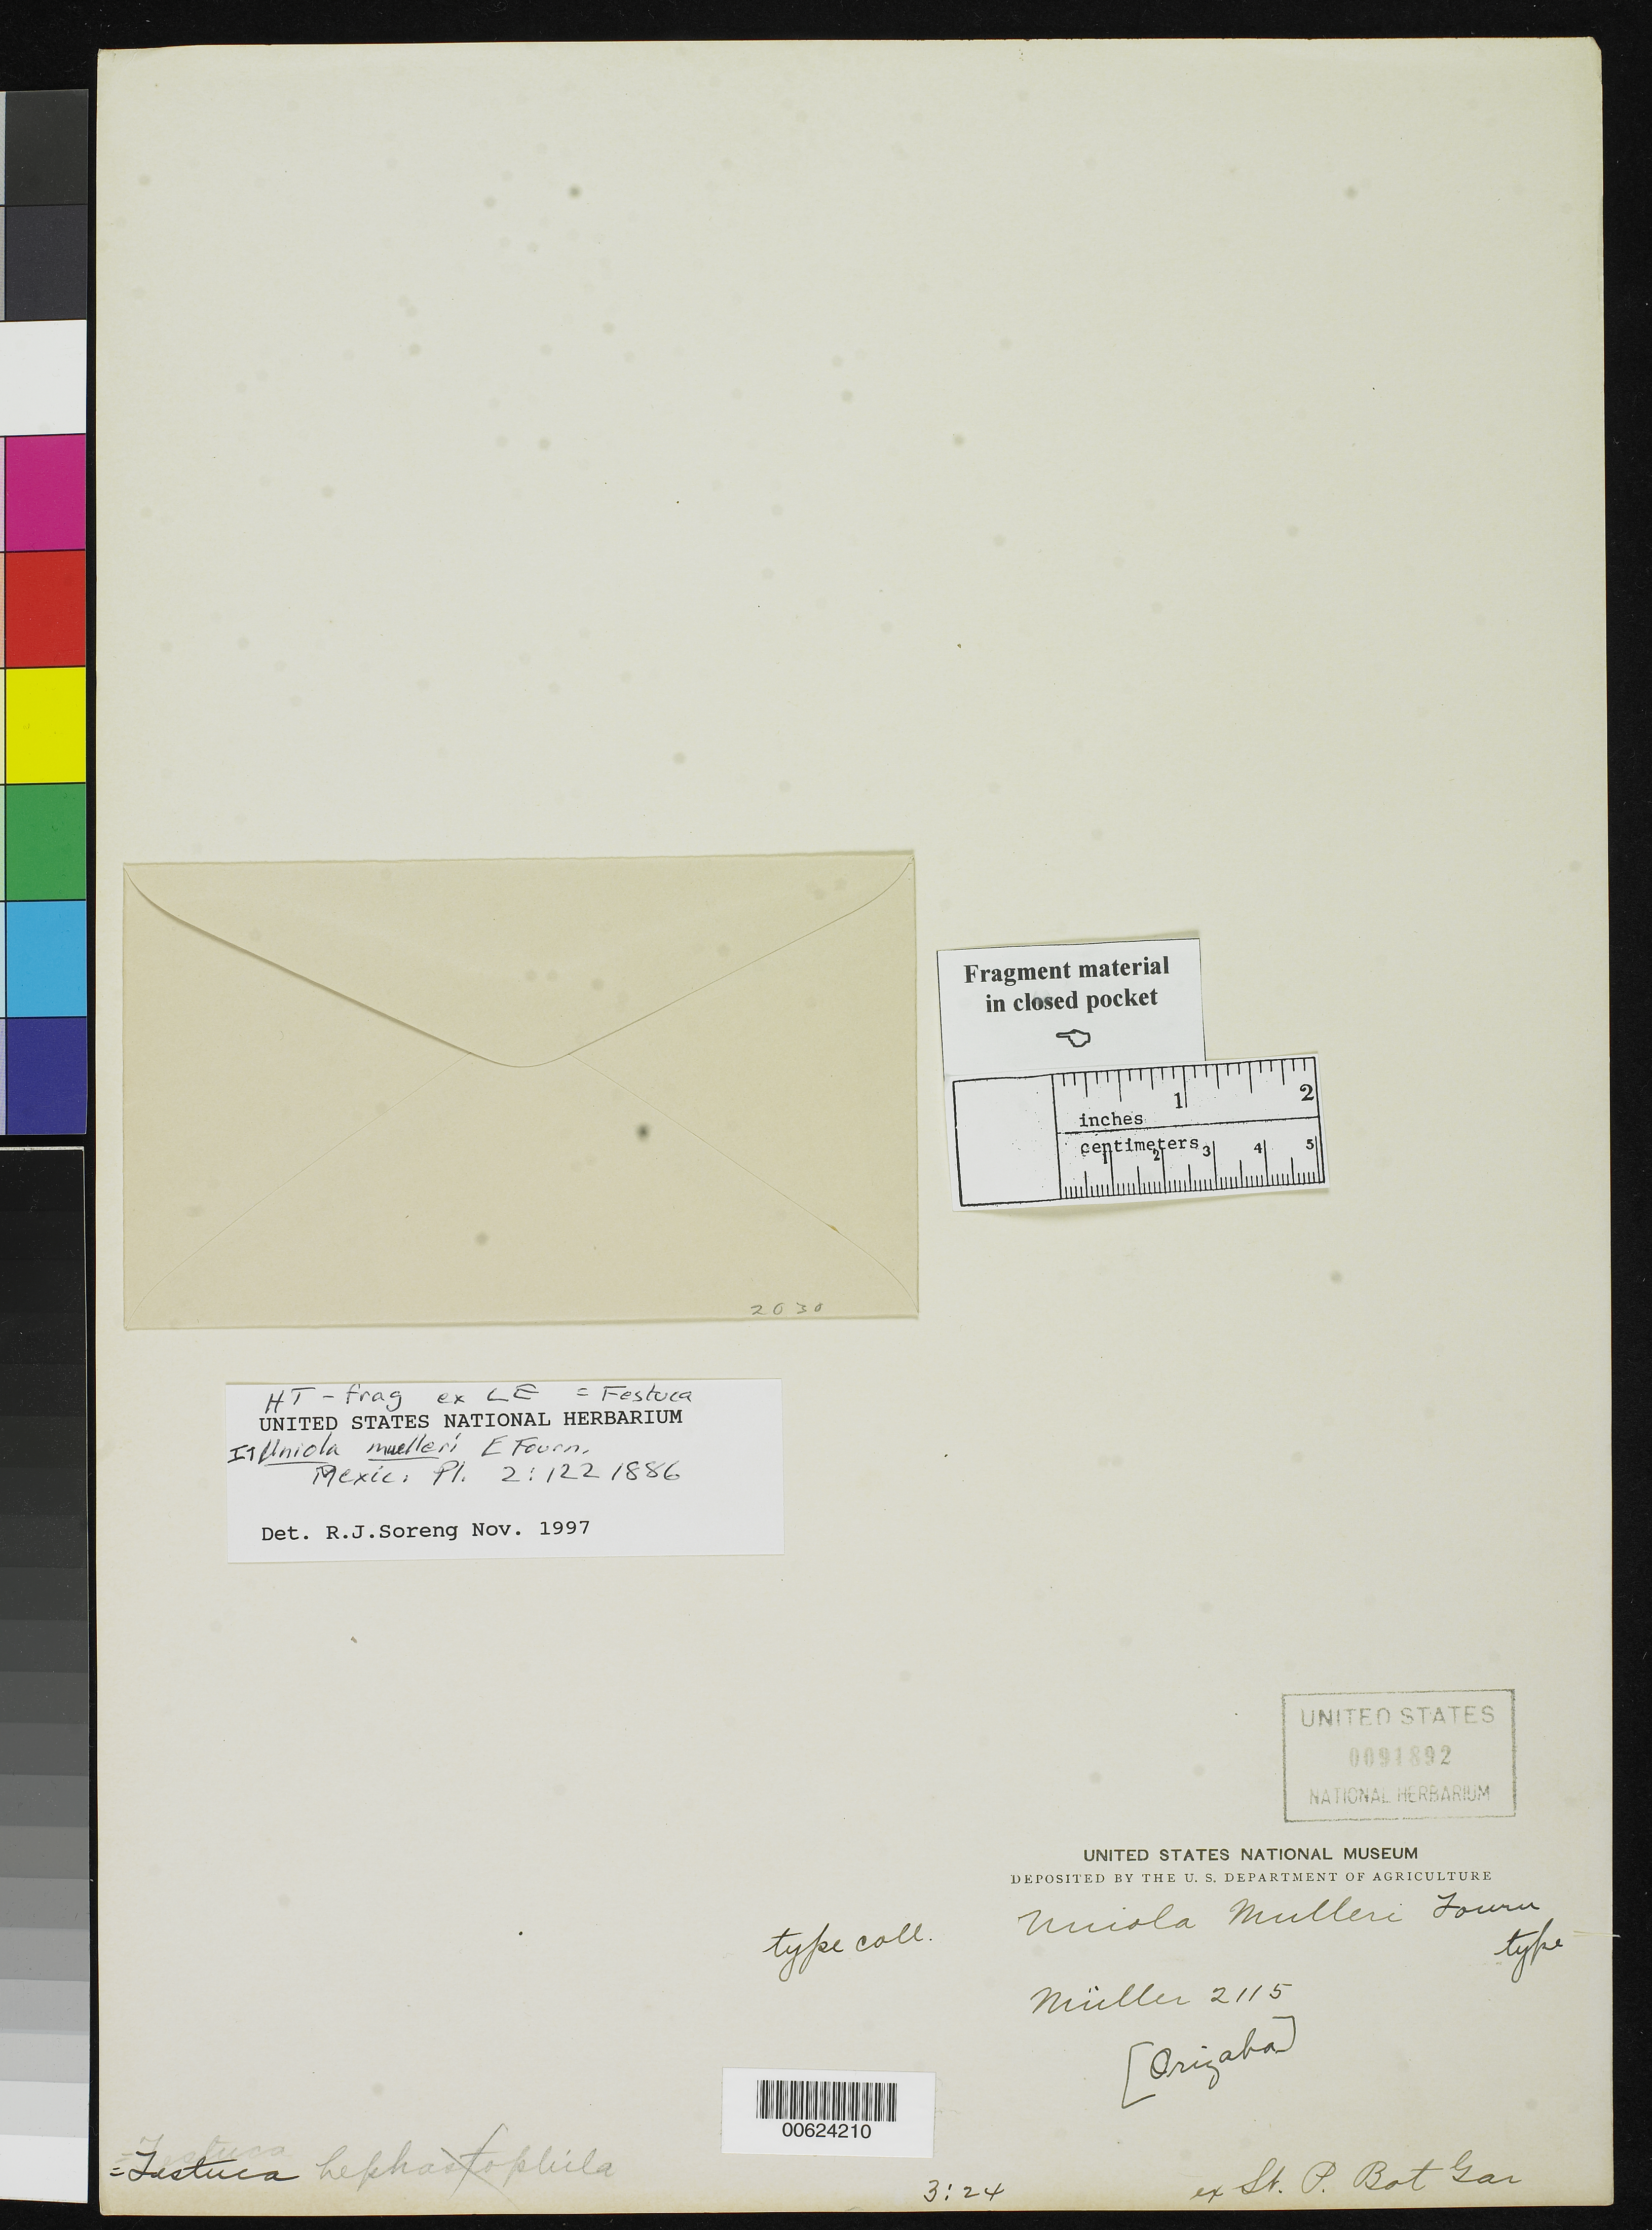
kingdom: Plantae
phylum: Tracheophyta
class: Liliopsida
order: Poales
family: Poaceae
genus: Uniola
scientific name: Uniola muelleri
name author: E. Fourn.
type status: Isotype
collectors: -- Müller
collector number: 2115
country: Mexico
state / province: Veracruz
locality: Orisaba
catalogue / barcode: US 91892